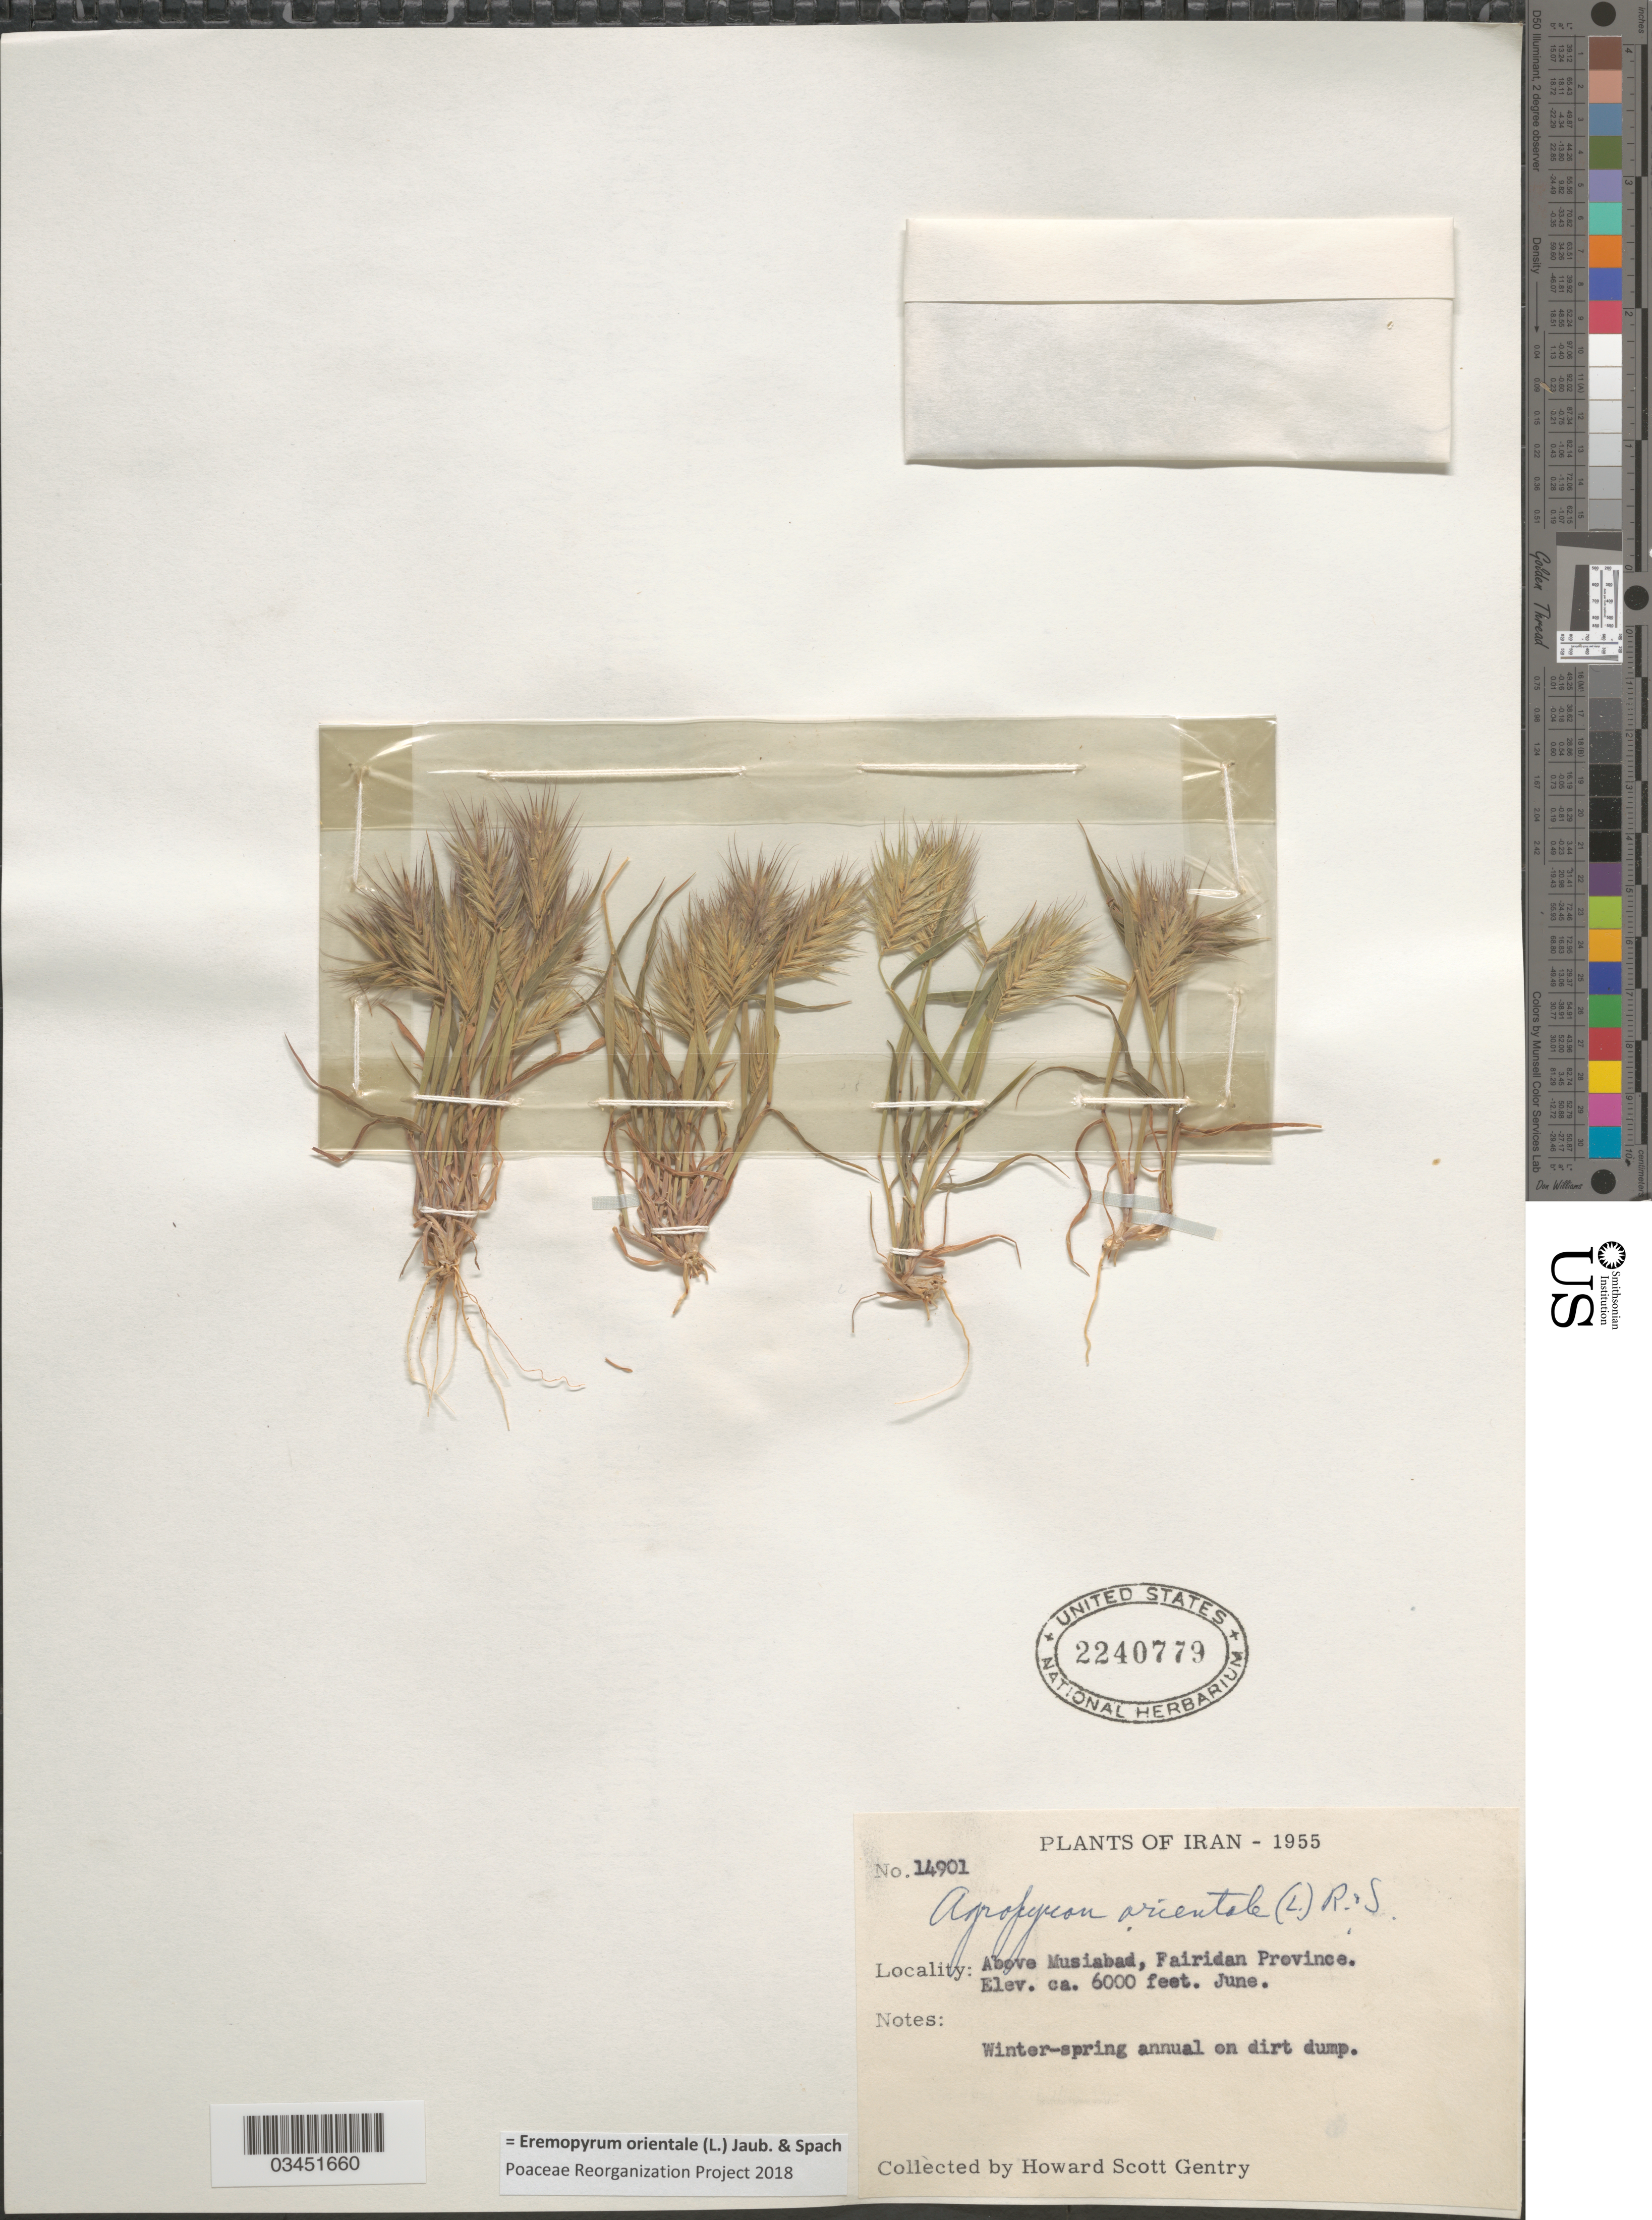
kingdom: Plantae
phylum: Tracheophyta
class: Liliopsida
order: Poales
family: Poaceae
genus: Eremopyrum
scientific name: Eremopyrum orientale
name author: (L.) Jaub. & Spach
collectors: H. S. Gentry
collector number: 14901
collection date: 1955-06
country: Iran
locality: Above Musiabad, Fairidan Province.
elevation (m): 1829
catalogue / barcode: US 2240779